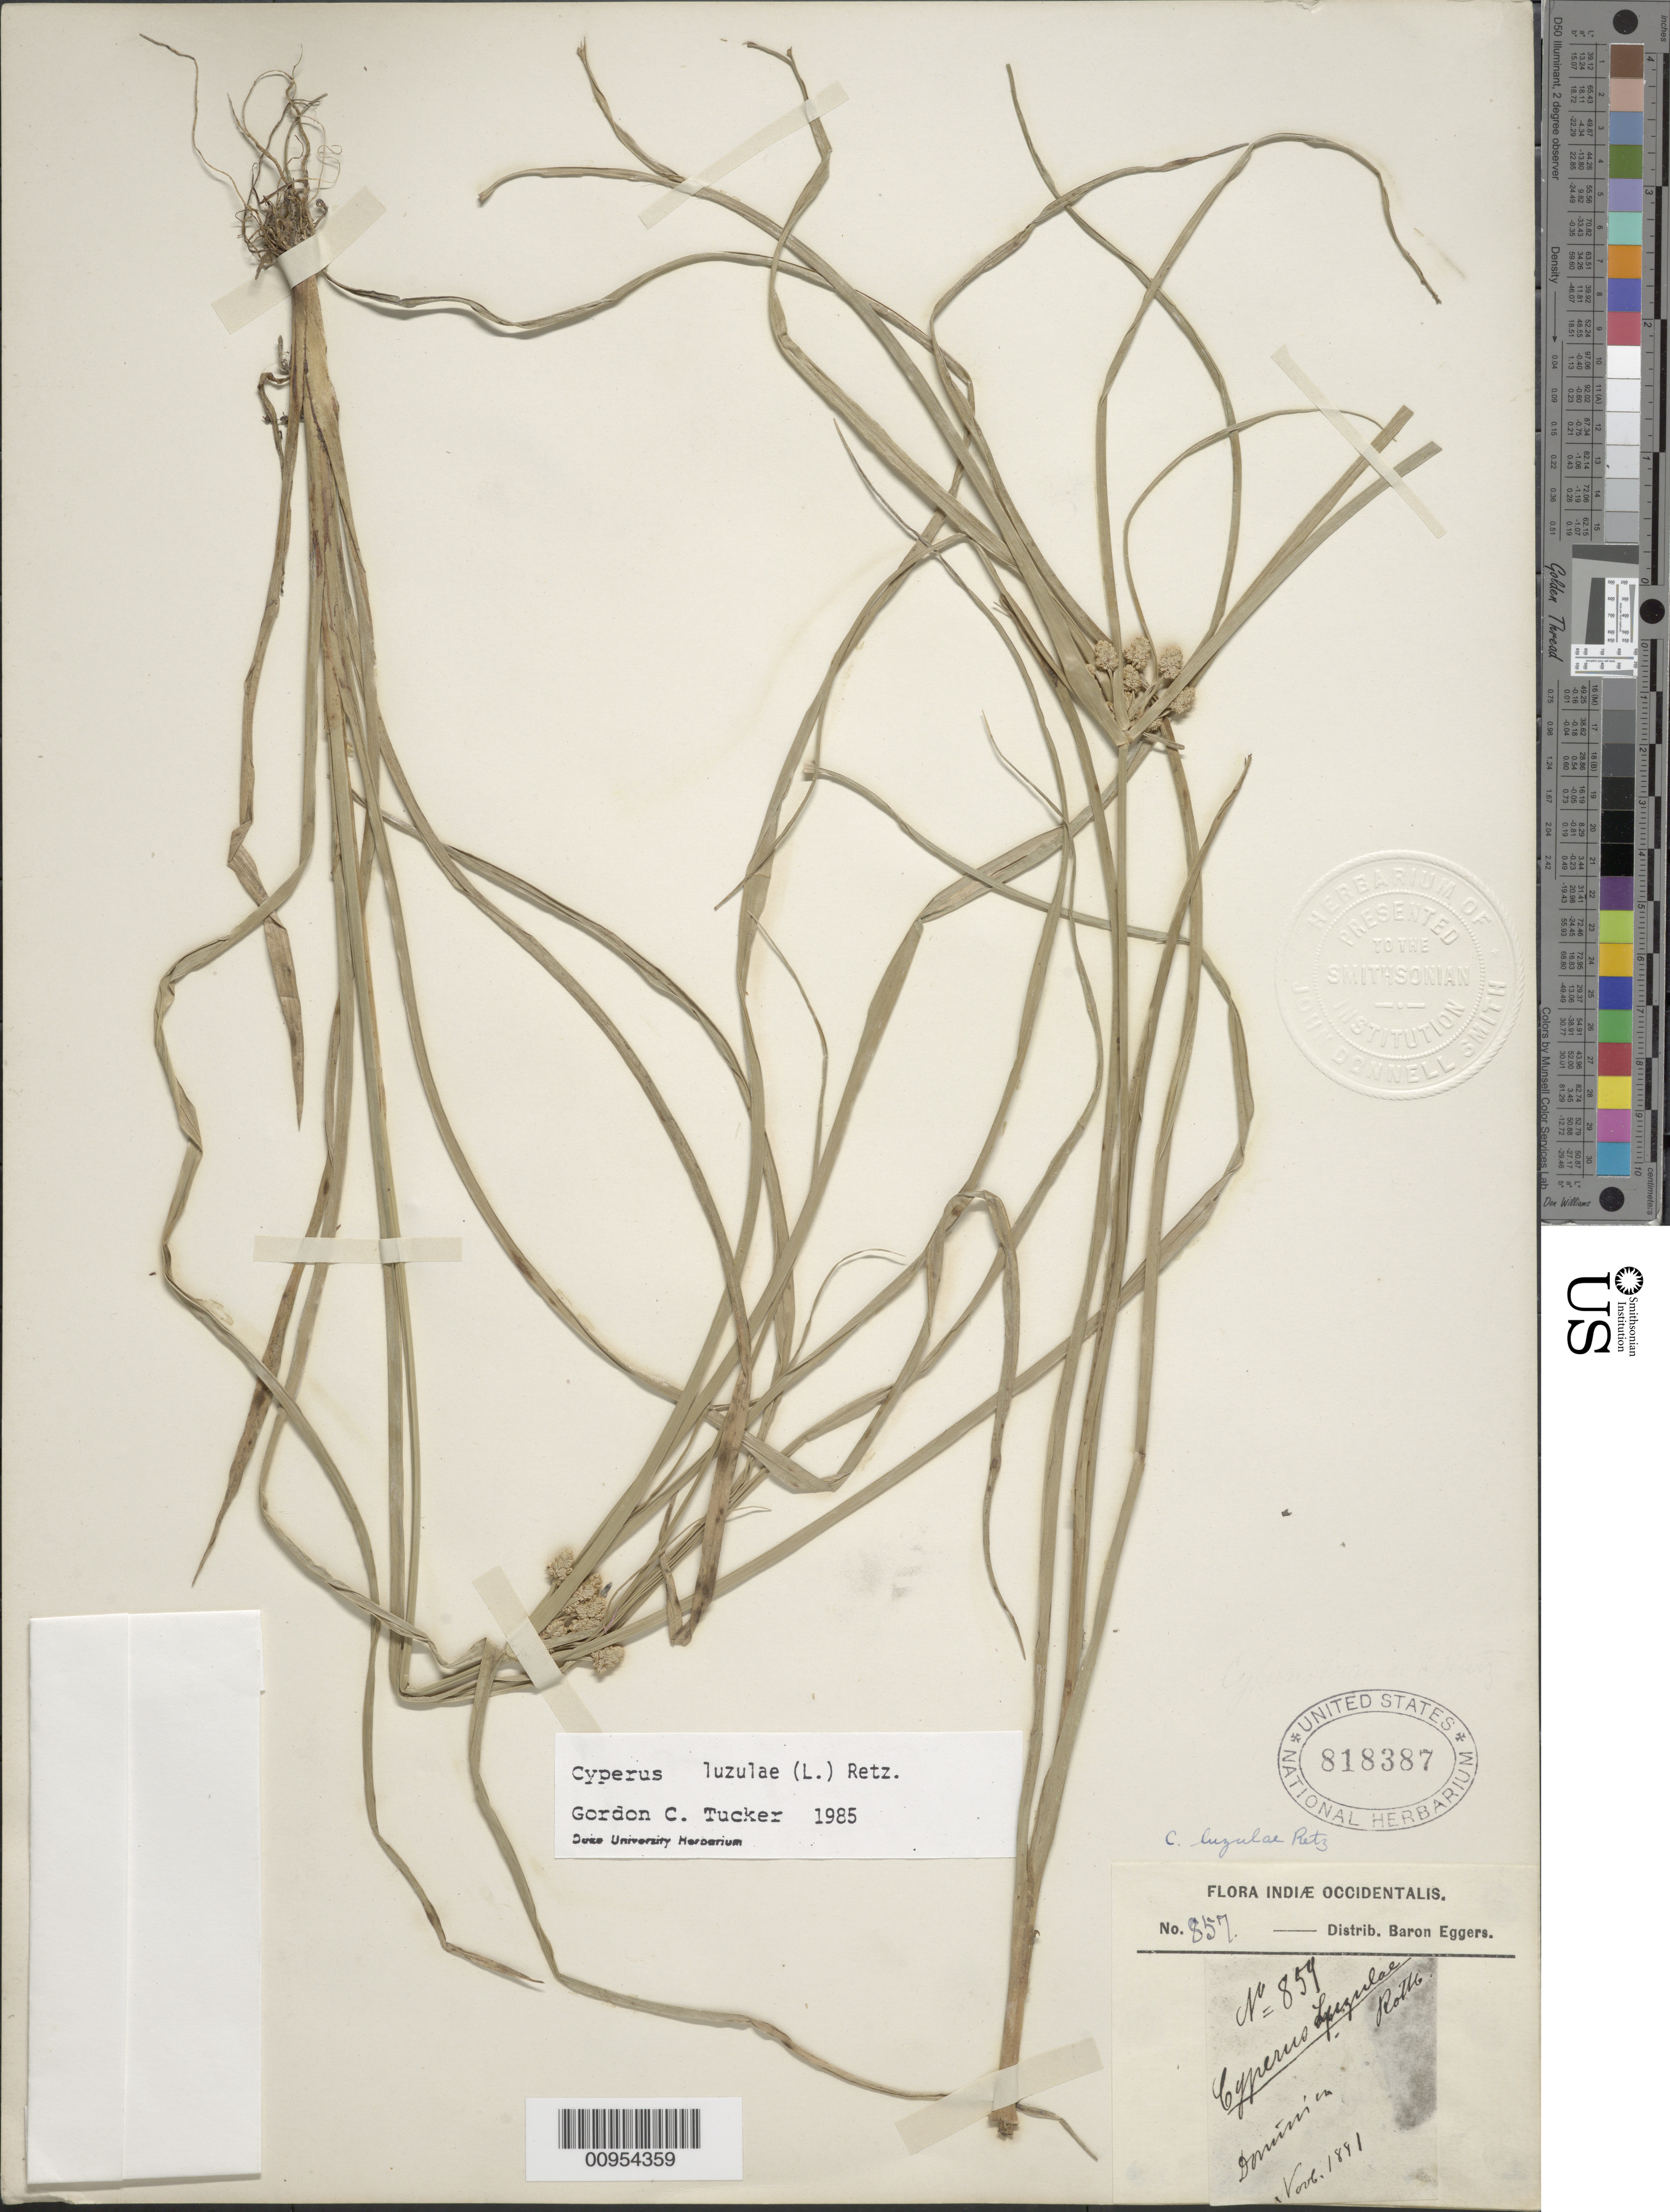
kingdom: Plantae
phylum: Tracheophyta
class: Liliopsida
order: Poales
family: Cyperaceae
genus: Cyperus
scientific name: Cyperus luzulae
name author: (L.) Rottb. ex Retz.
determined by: Tucker, G. C.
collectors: H. F. A. von Eggers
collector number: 857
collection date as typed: Nov 1881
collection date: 1881-11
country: Dominica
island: Dominica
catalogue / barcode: US 818387